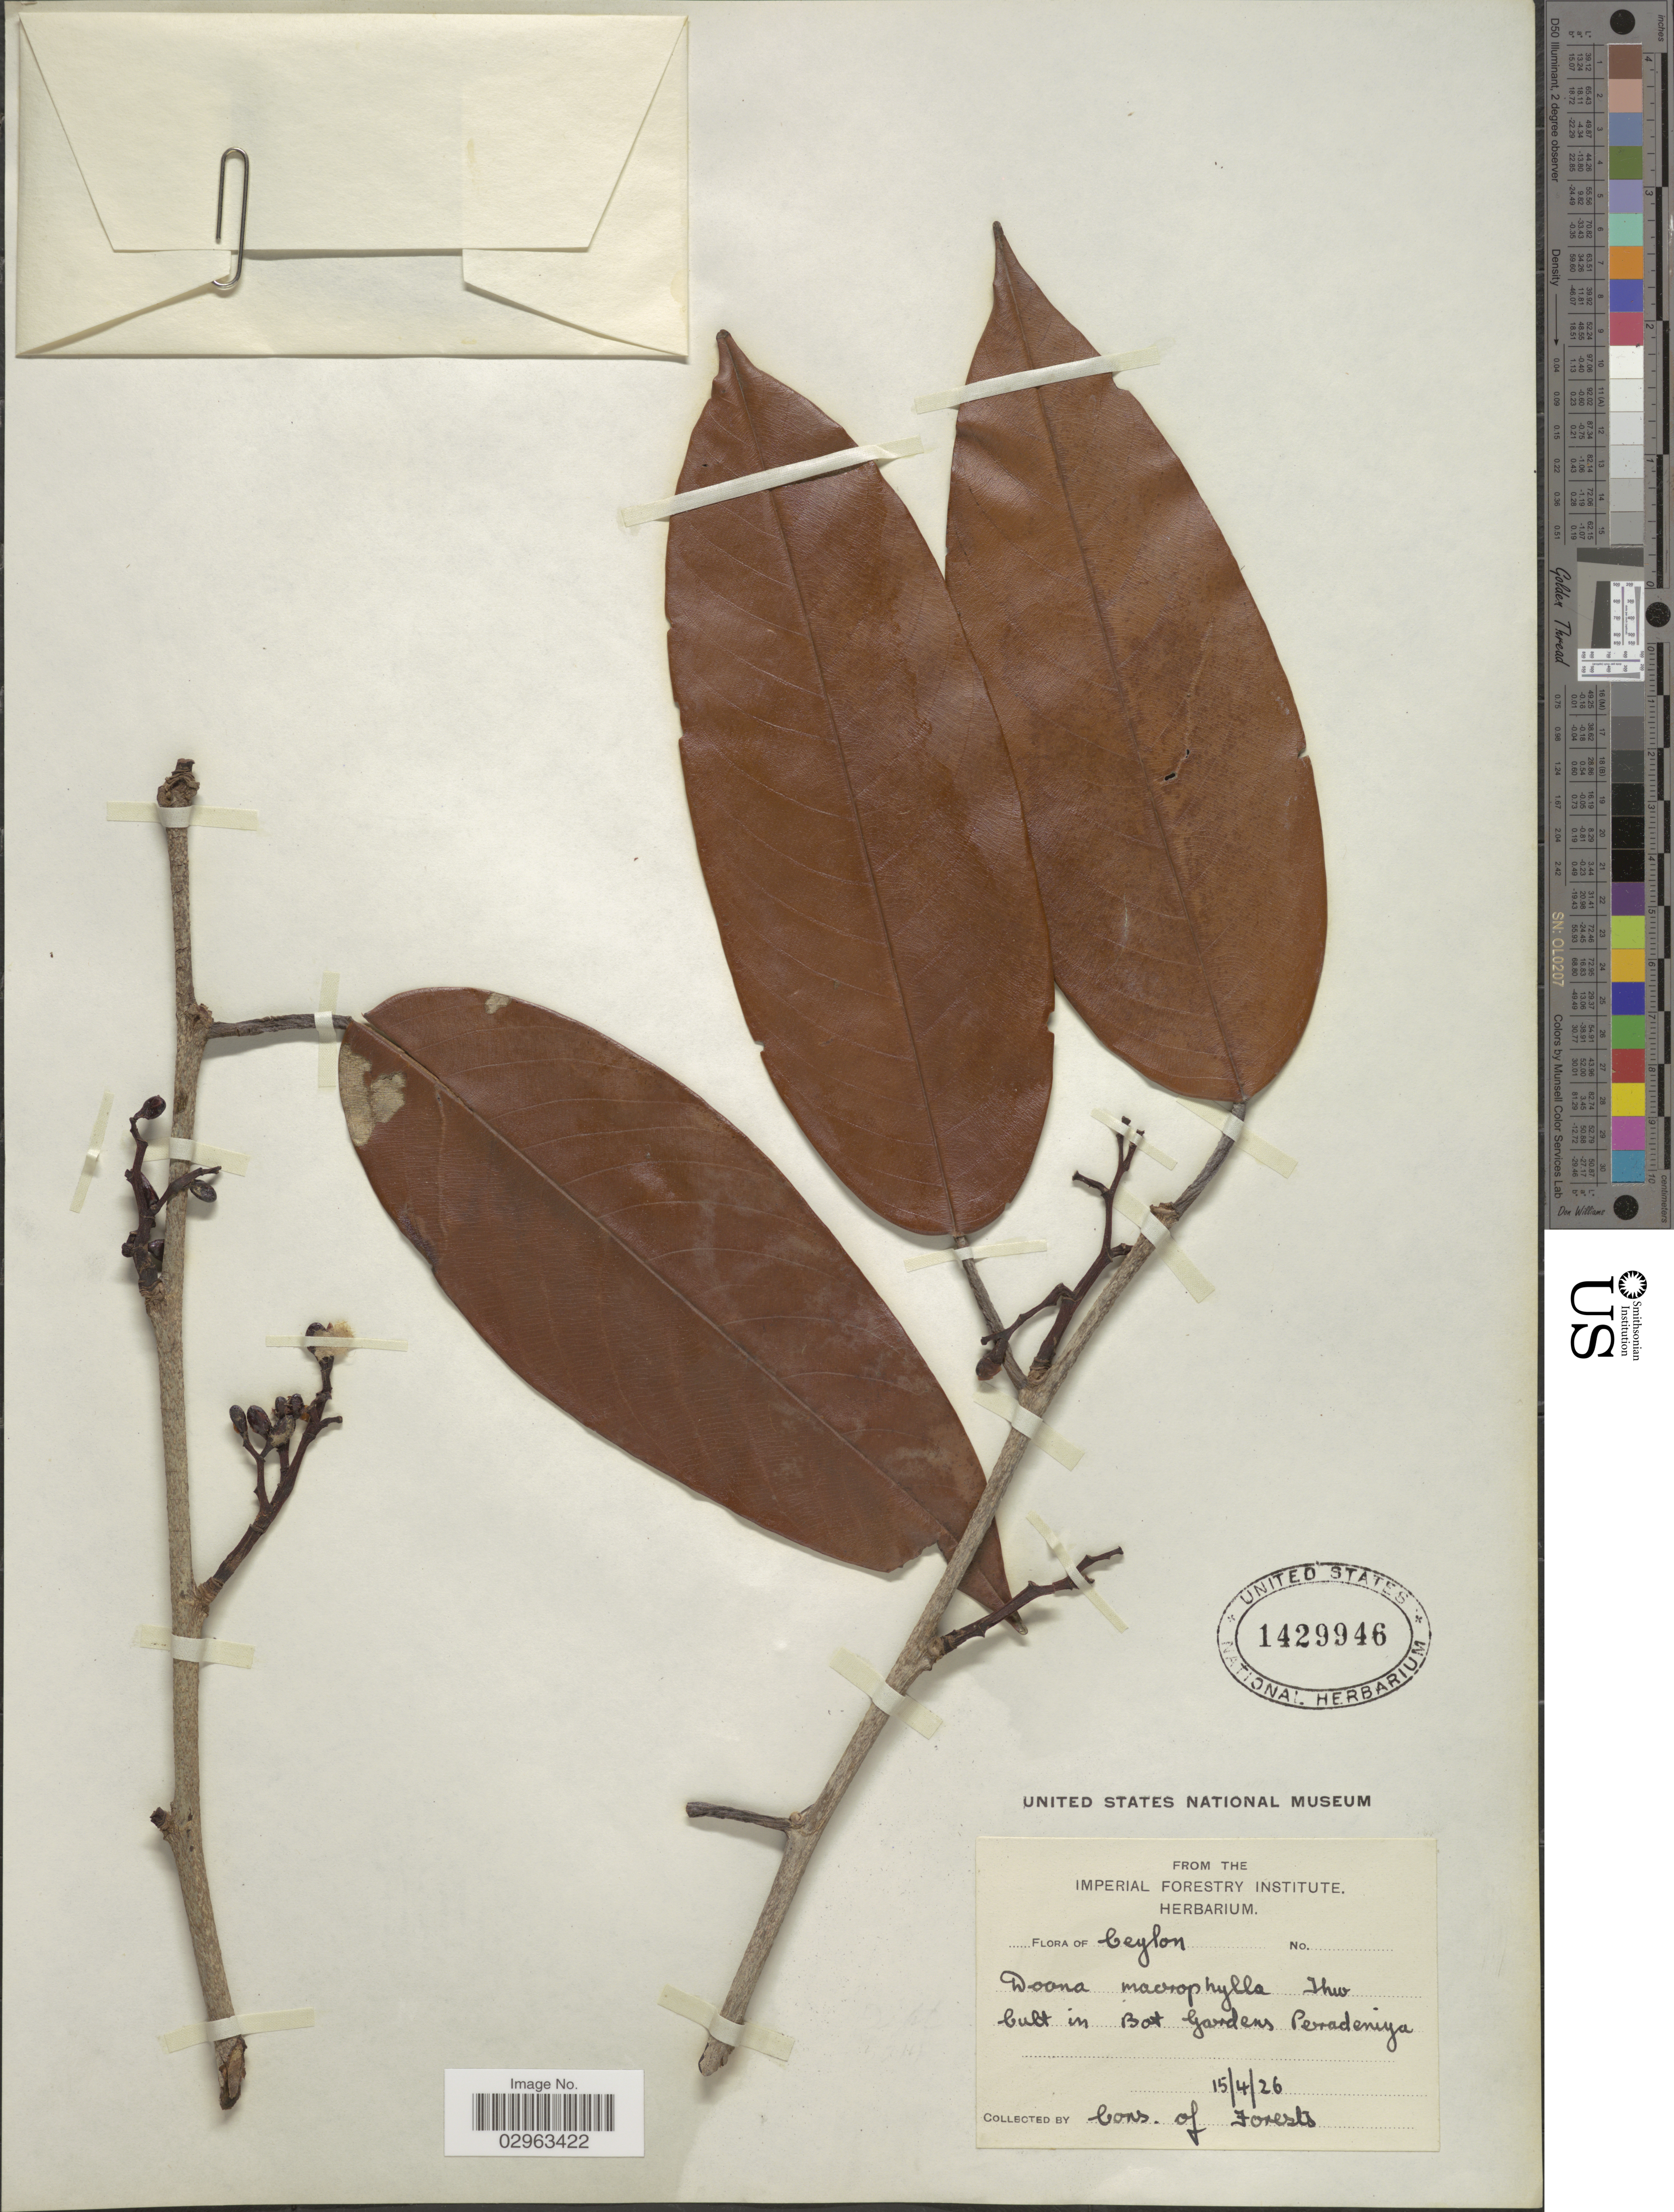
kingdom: Plantae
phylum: Tracheophyta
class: Magnoliopsida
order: Malvales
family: Dipterocarpaceae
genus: Doona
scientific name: Doona macrophylla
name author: Thwaites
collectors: -. Cons. of Forests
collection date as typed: Transcribed d/m/y: 15/4/26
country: Sri Lanka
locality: Ceylon. In Bot Gardens Peradeniya.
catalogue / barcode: US 1429946